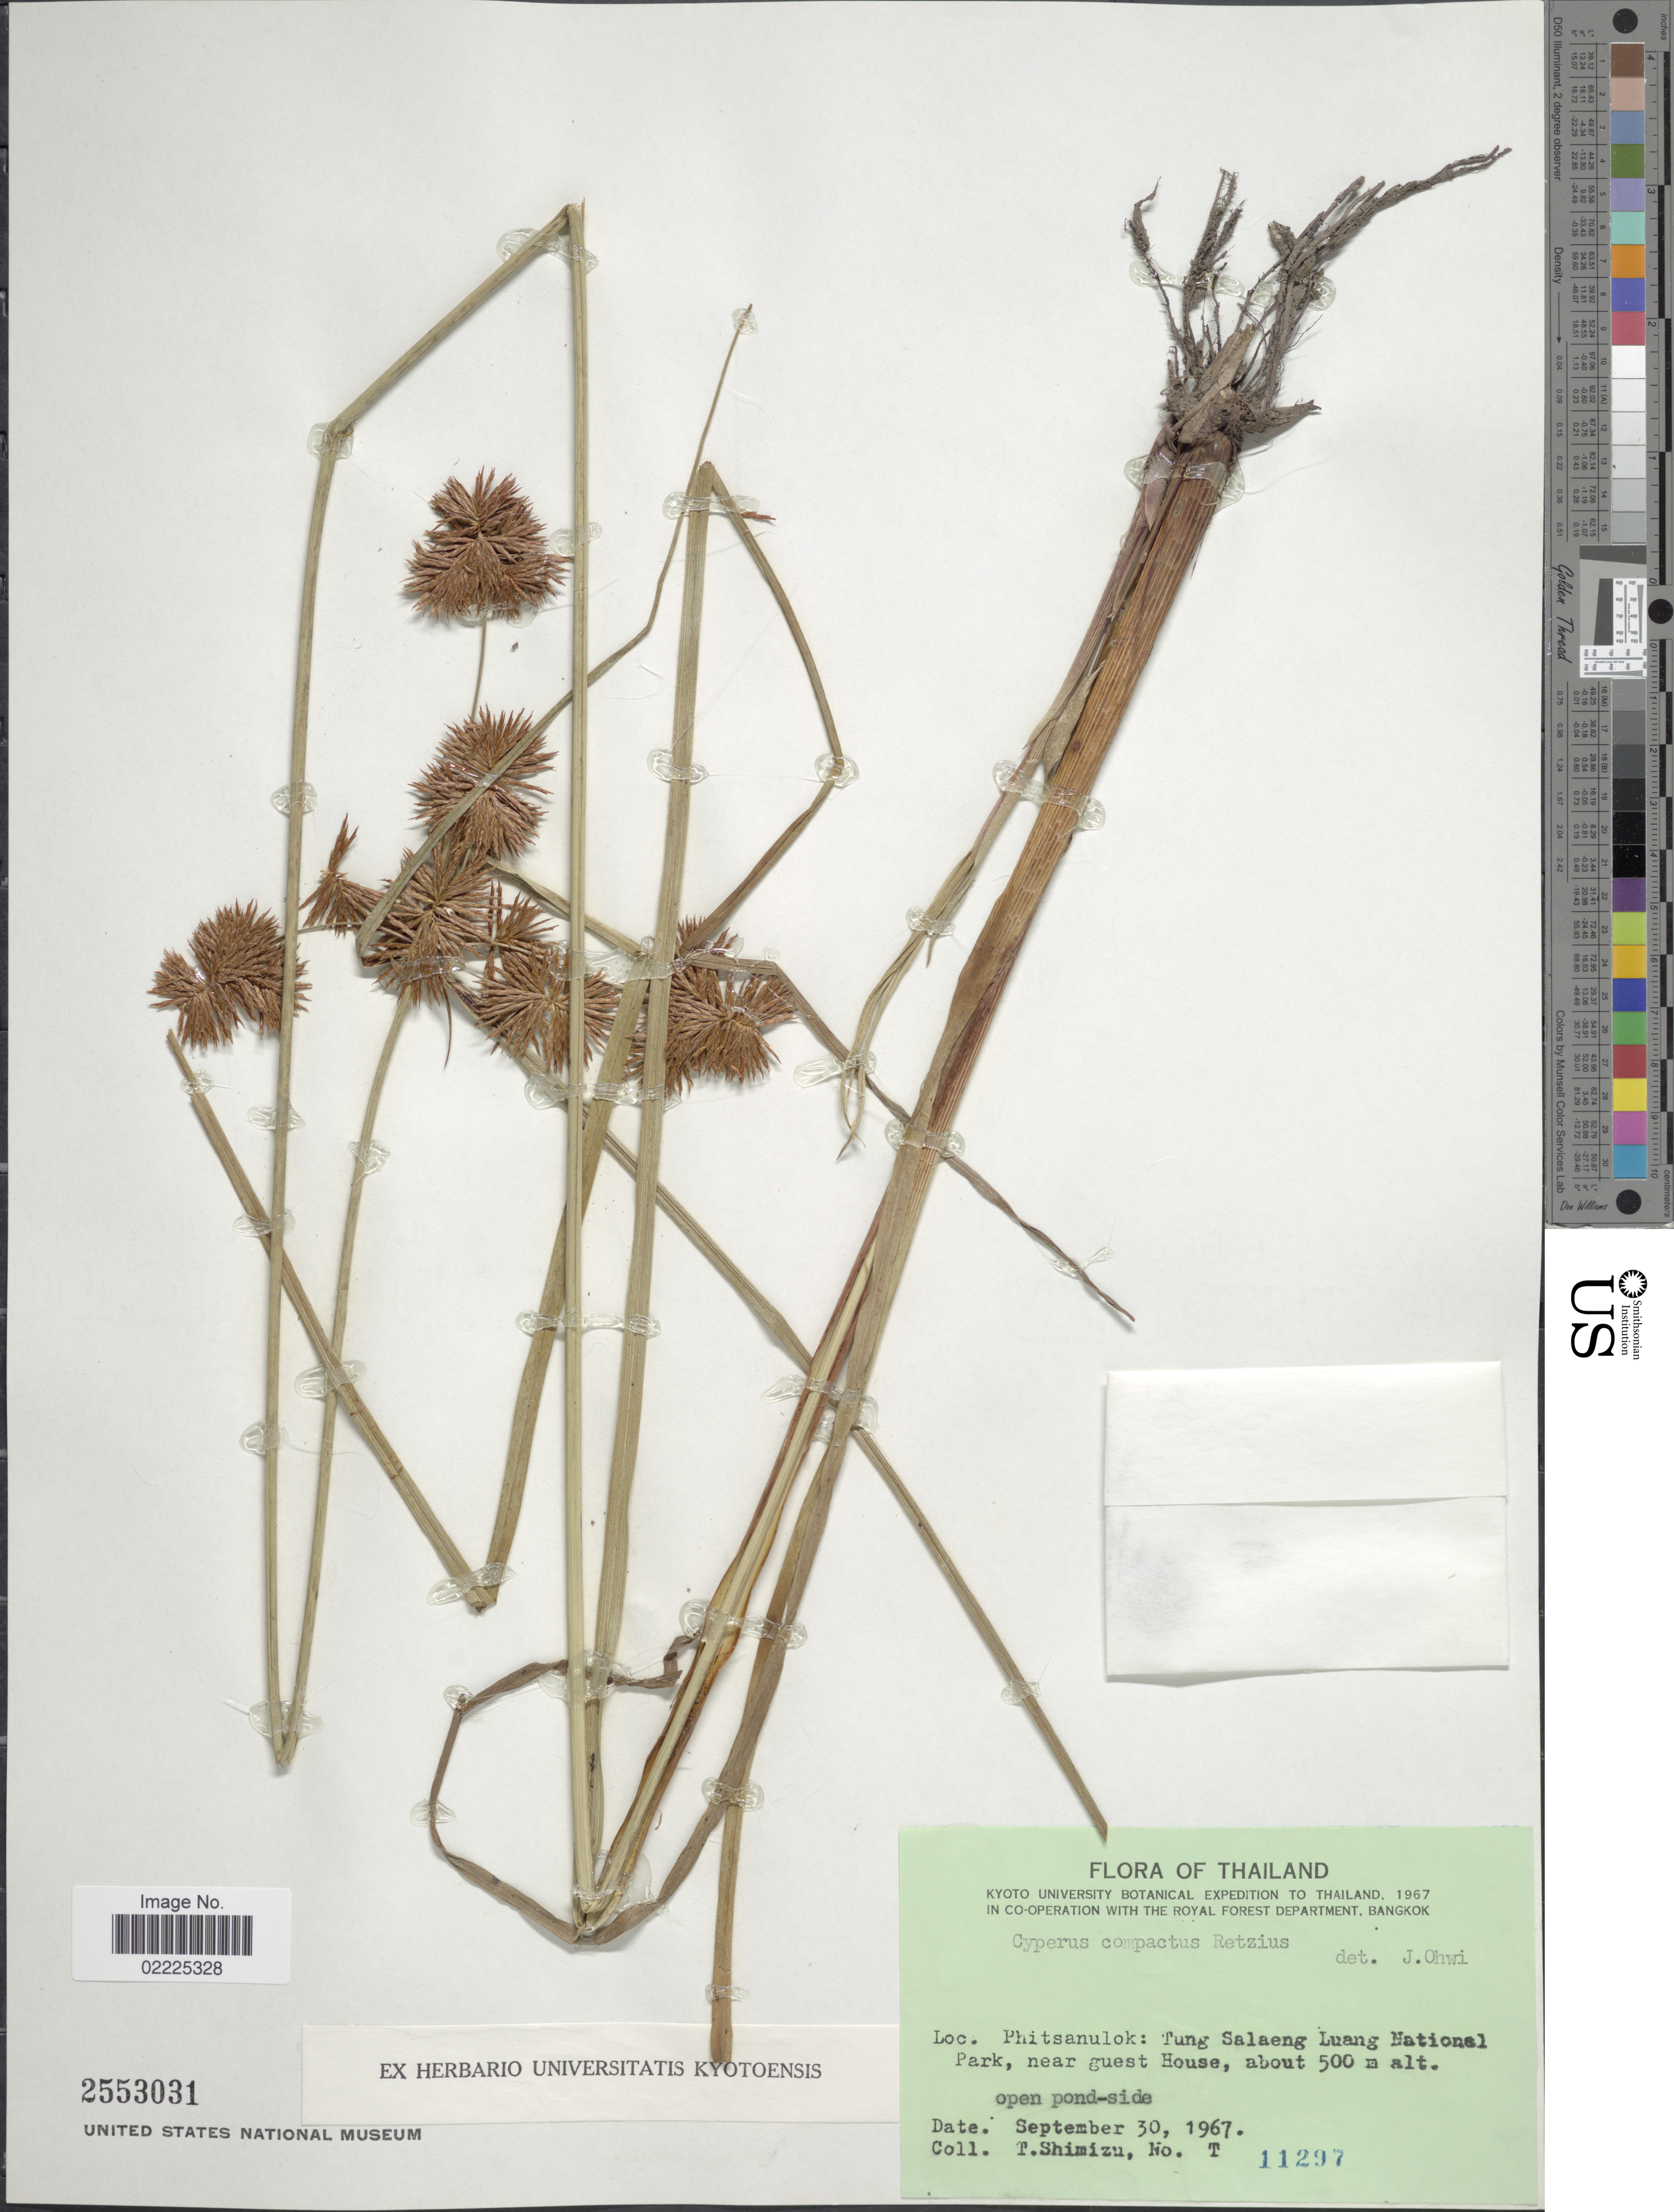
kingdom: Plantae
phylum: Tracheophyta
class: Liliopsida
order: Poales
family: Cyperaceae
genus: Cyperus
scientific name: Cyperus compactus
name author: Retz.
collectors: T. Shimizu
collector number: T 11297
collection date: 1967-09-30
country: Thailand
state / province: Phitsanulok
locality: Tung Salaeng Luang National Park, near guest House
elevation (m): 500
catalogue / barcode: US 2553031